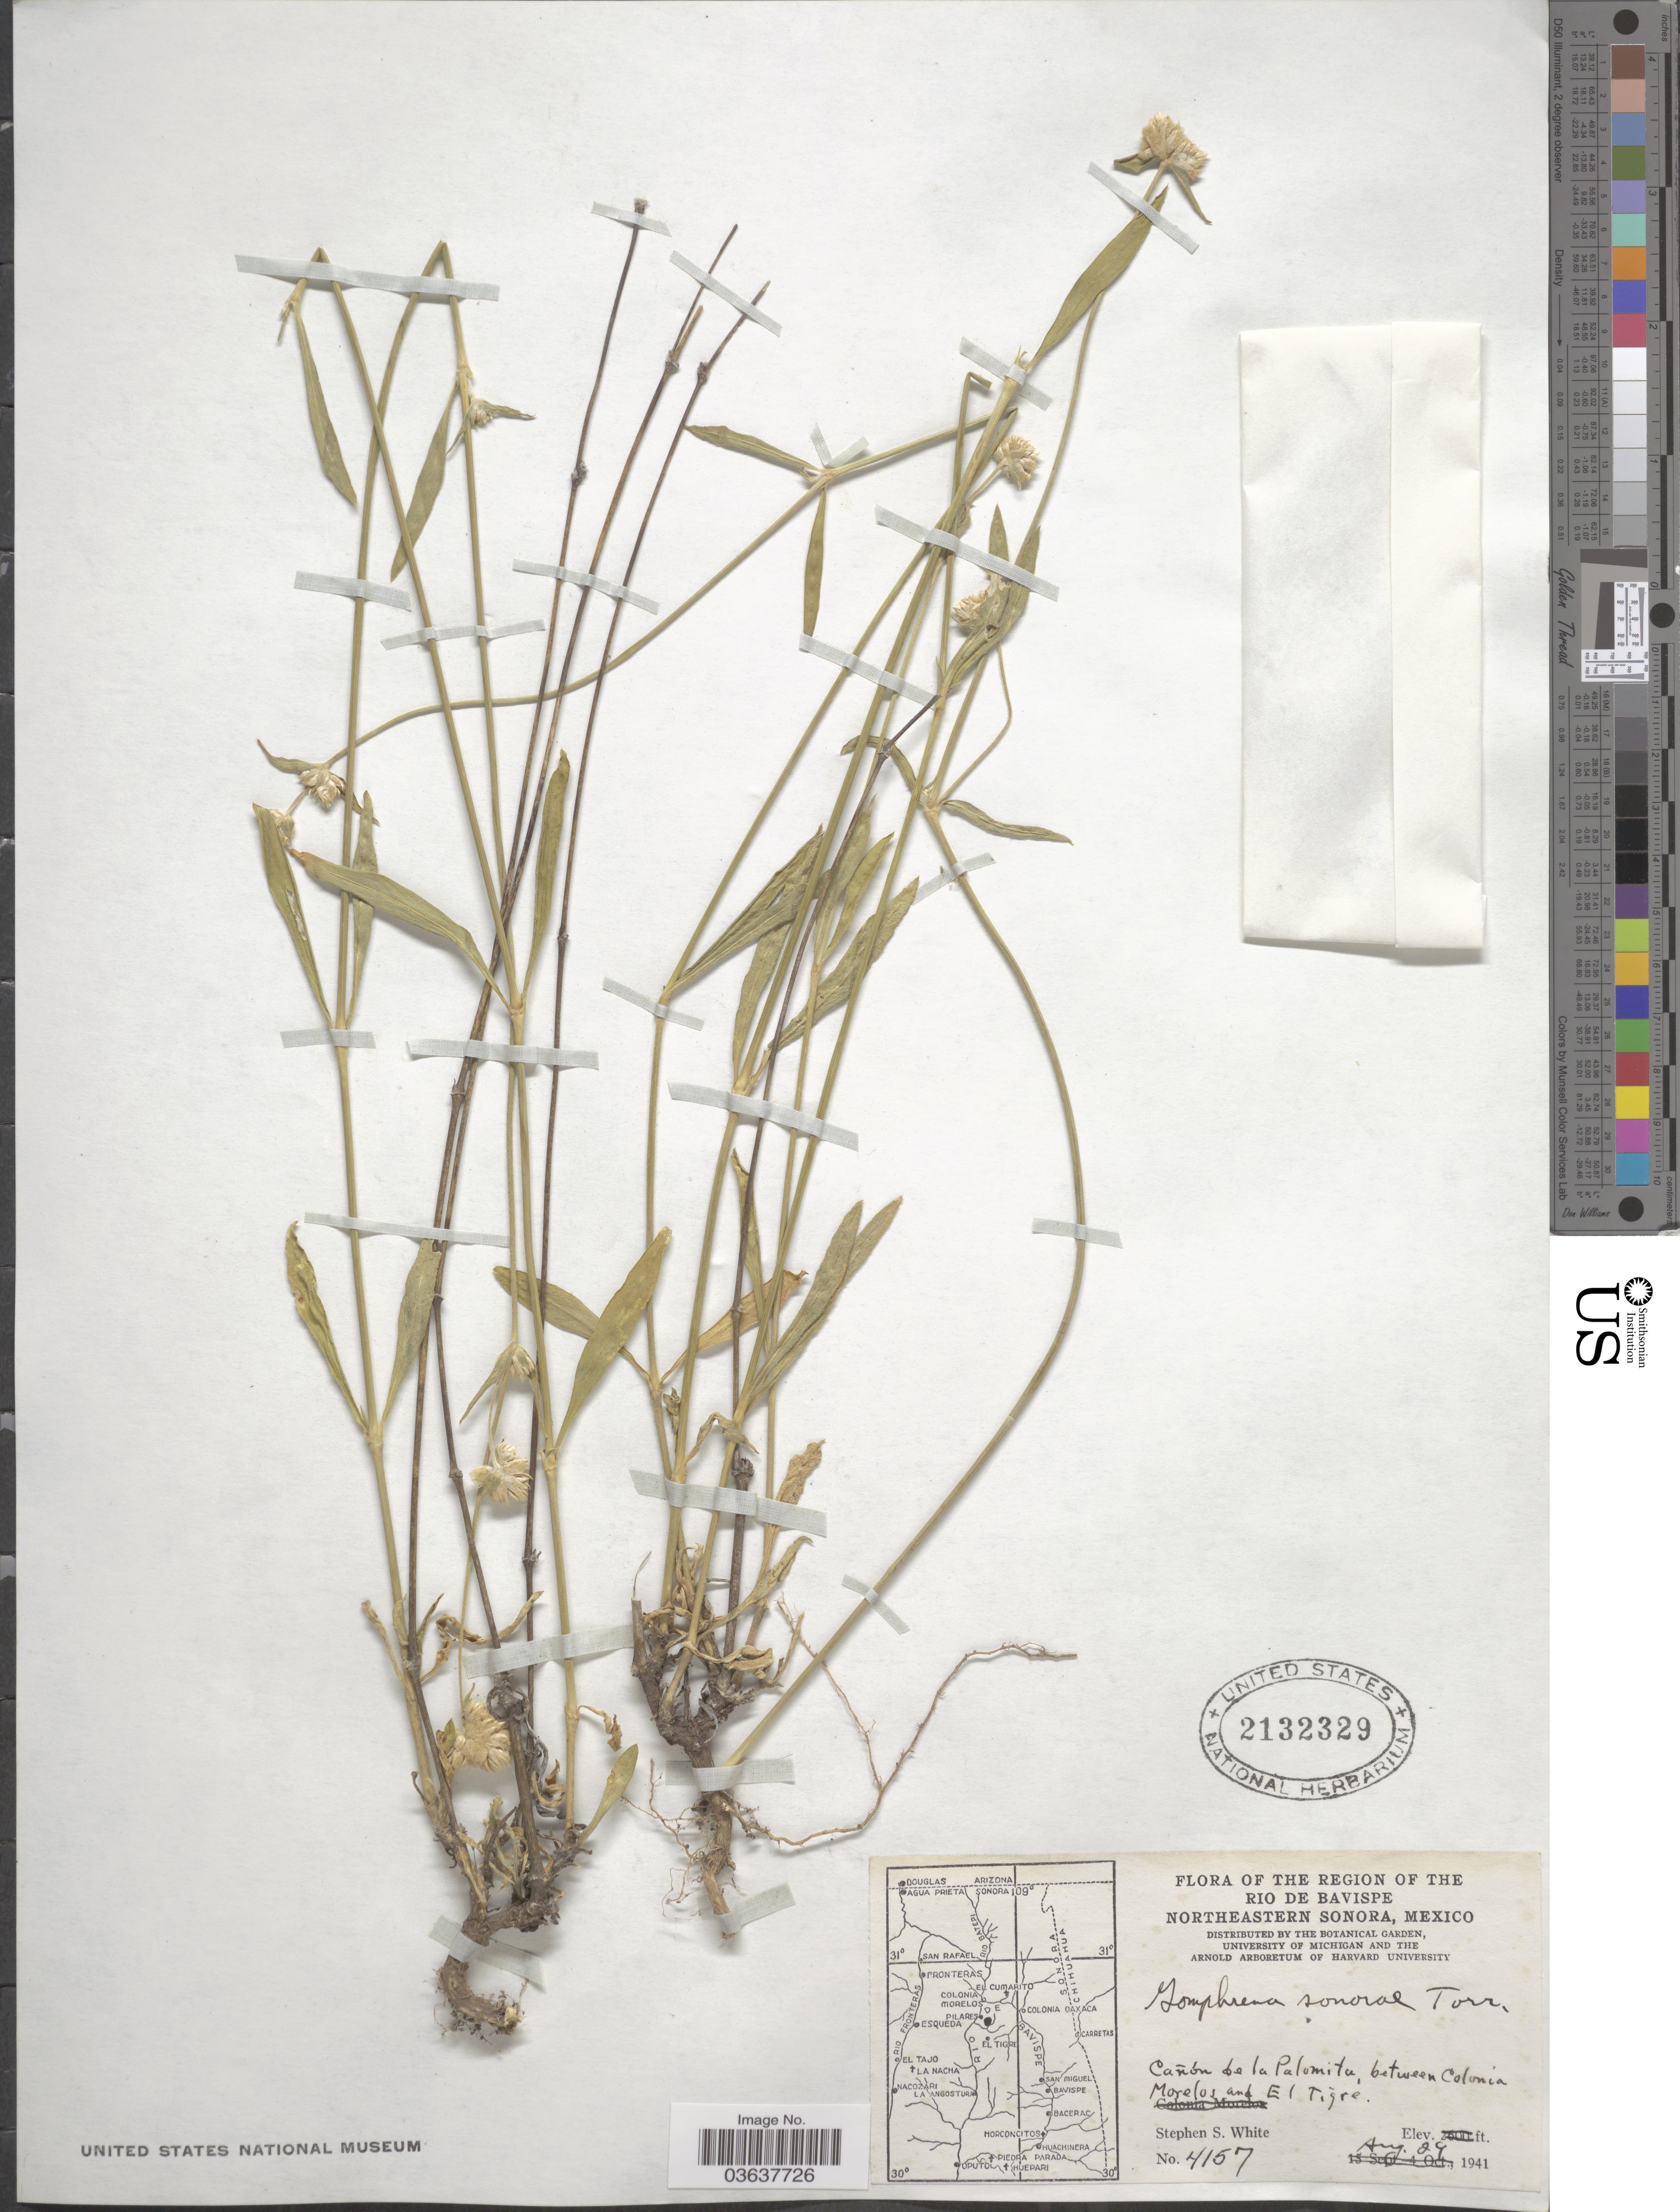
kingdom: Plantae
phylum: Tracheophyta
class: Magnoliopsida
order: Caryophyllales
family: Amaranthaceae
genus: Gomphrena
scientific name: Gomphrena sonorae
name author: Torr. in Emory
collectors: S. S. White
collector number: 4157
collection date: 1941-08-29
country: Mexico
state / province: Sonora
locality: The Region of The Rio de Bavispe. Northeastern Sonora. Cañon de la Palomita, between Colonia Morelos and El Tigre.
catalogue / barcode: US 2132329